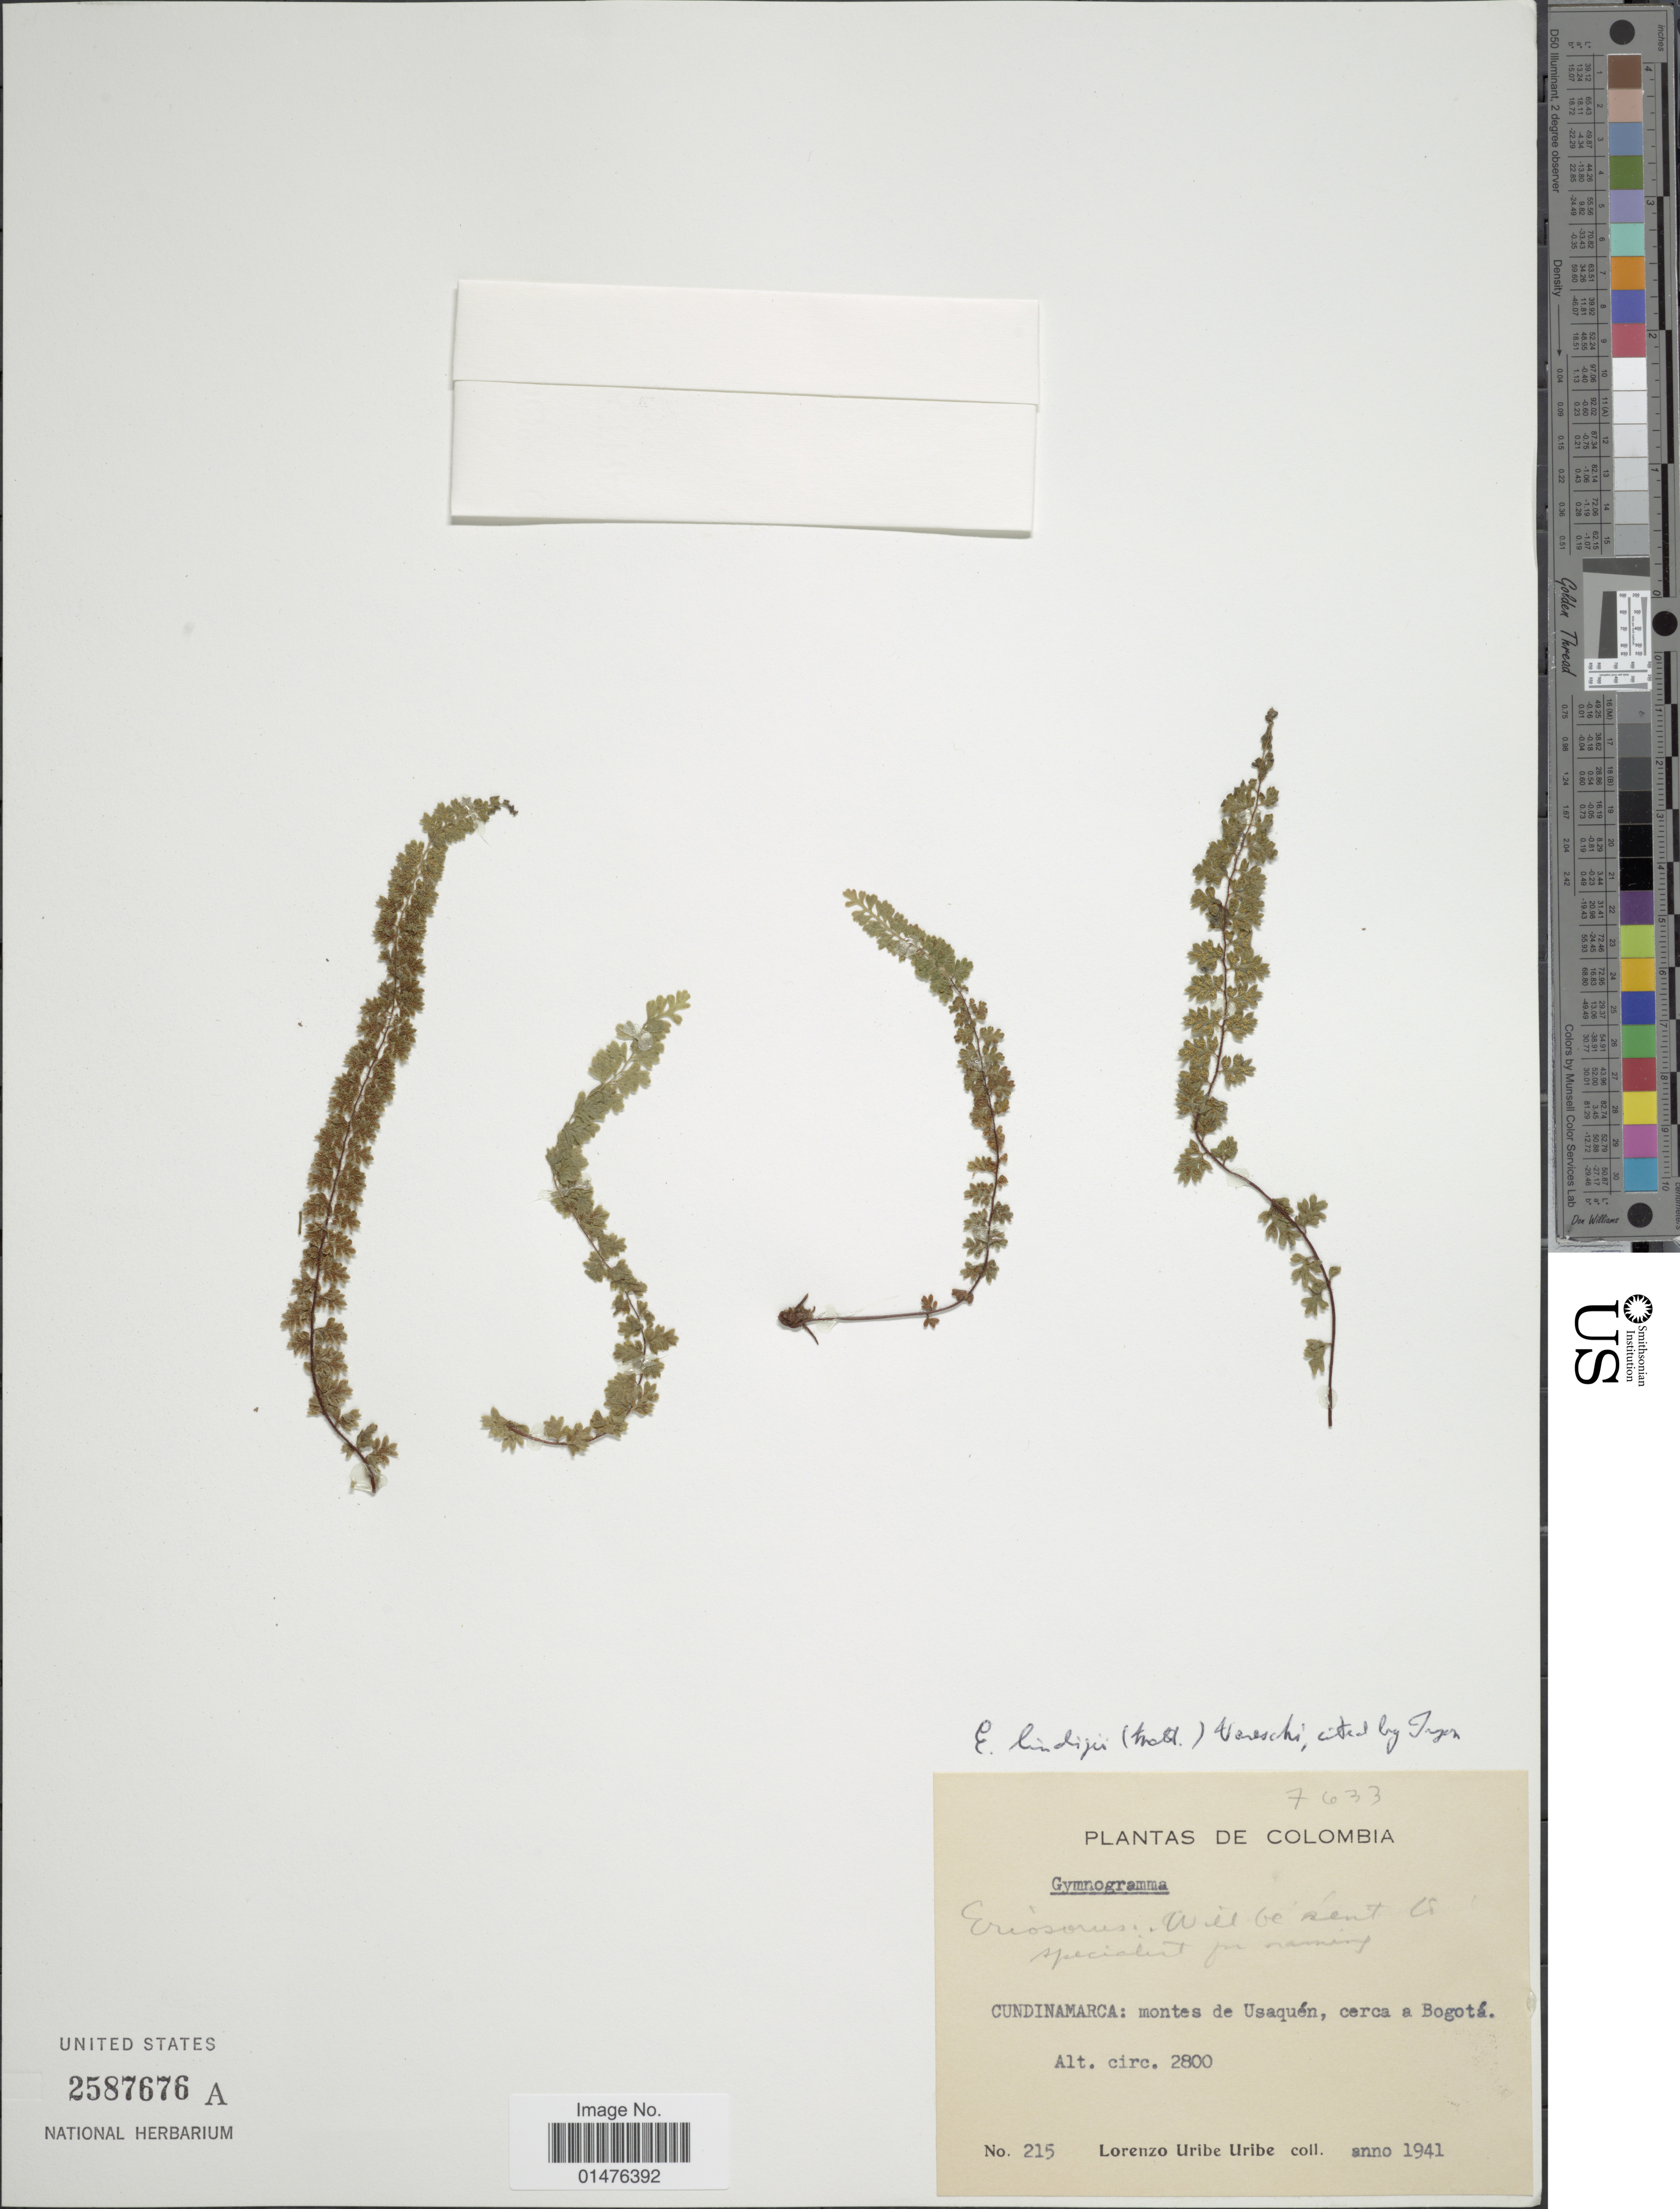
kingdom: Plantae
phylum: Tracheophyta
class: Polypodiopsida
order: Polypodiales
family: Pteridaceae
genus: Jamesonia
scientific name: Jamesonia lindigii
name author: (Mett.) Christenh.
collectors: L. Uribe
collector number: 215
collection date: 1941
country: Colombia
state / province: Cundinamarca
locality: Montes de Usaquén, cerca a Bogotá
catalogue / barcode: US 2587676A